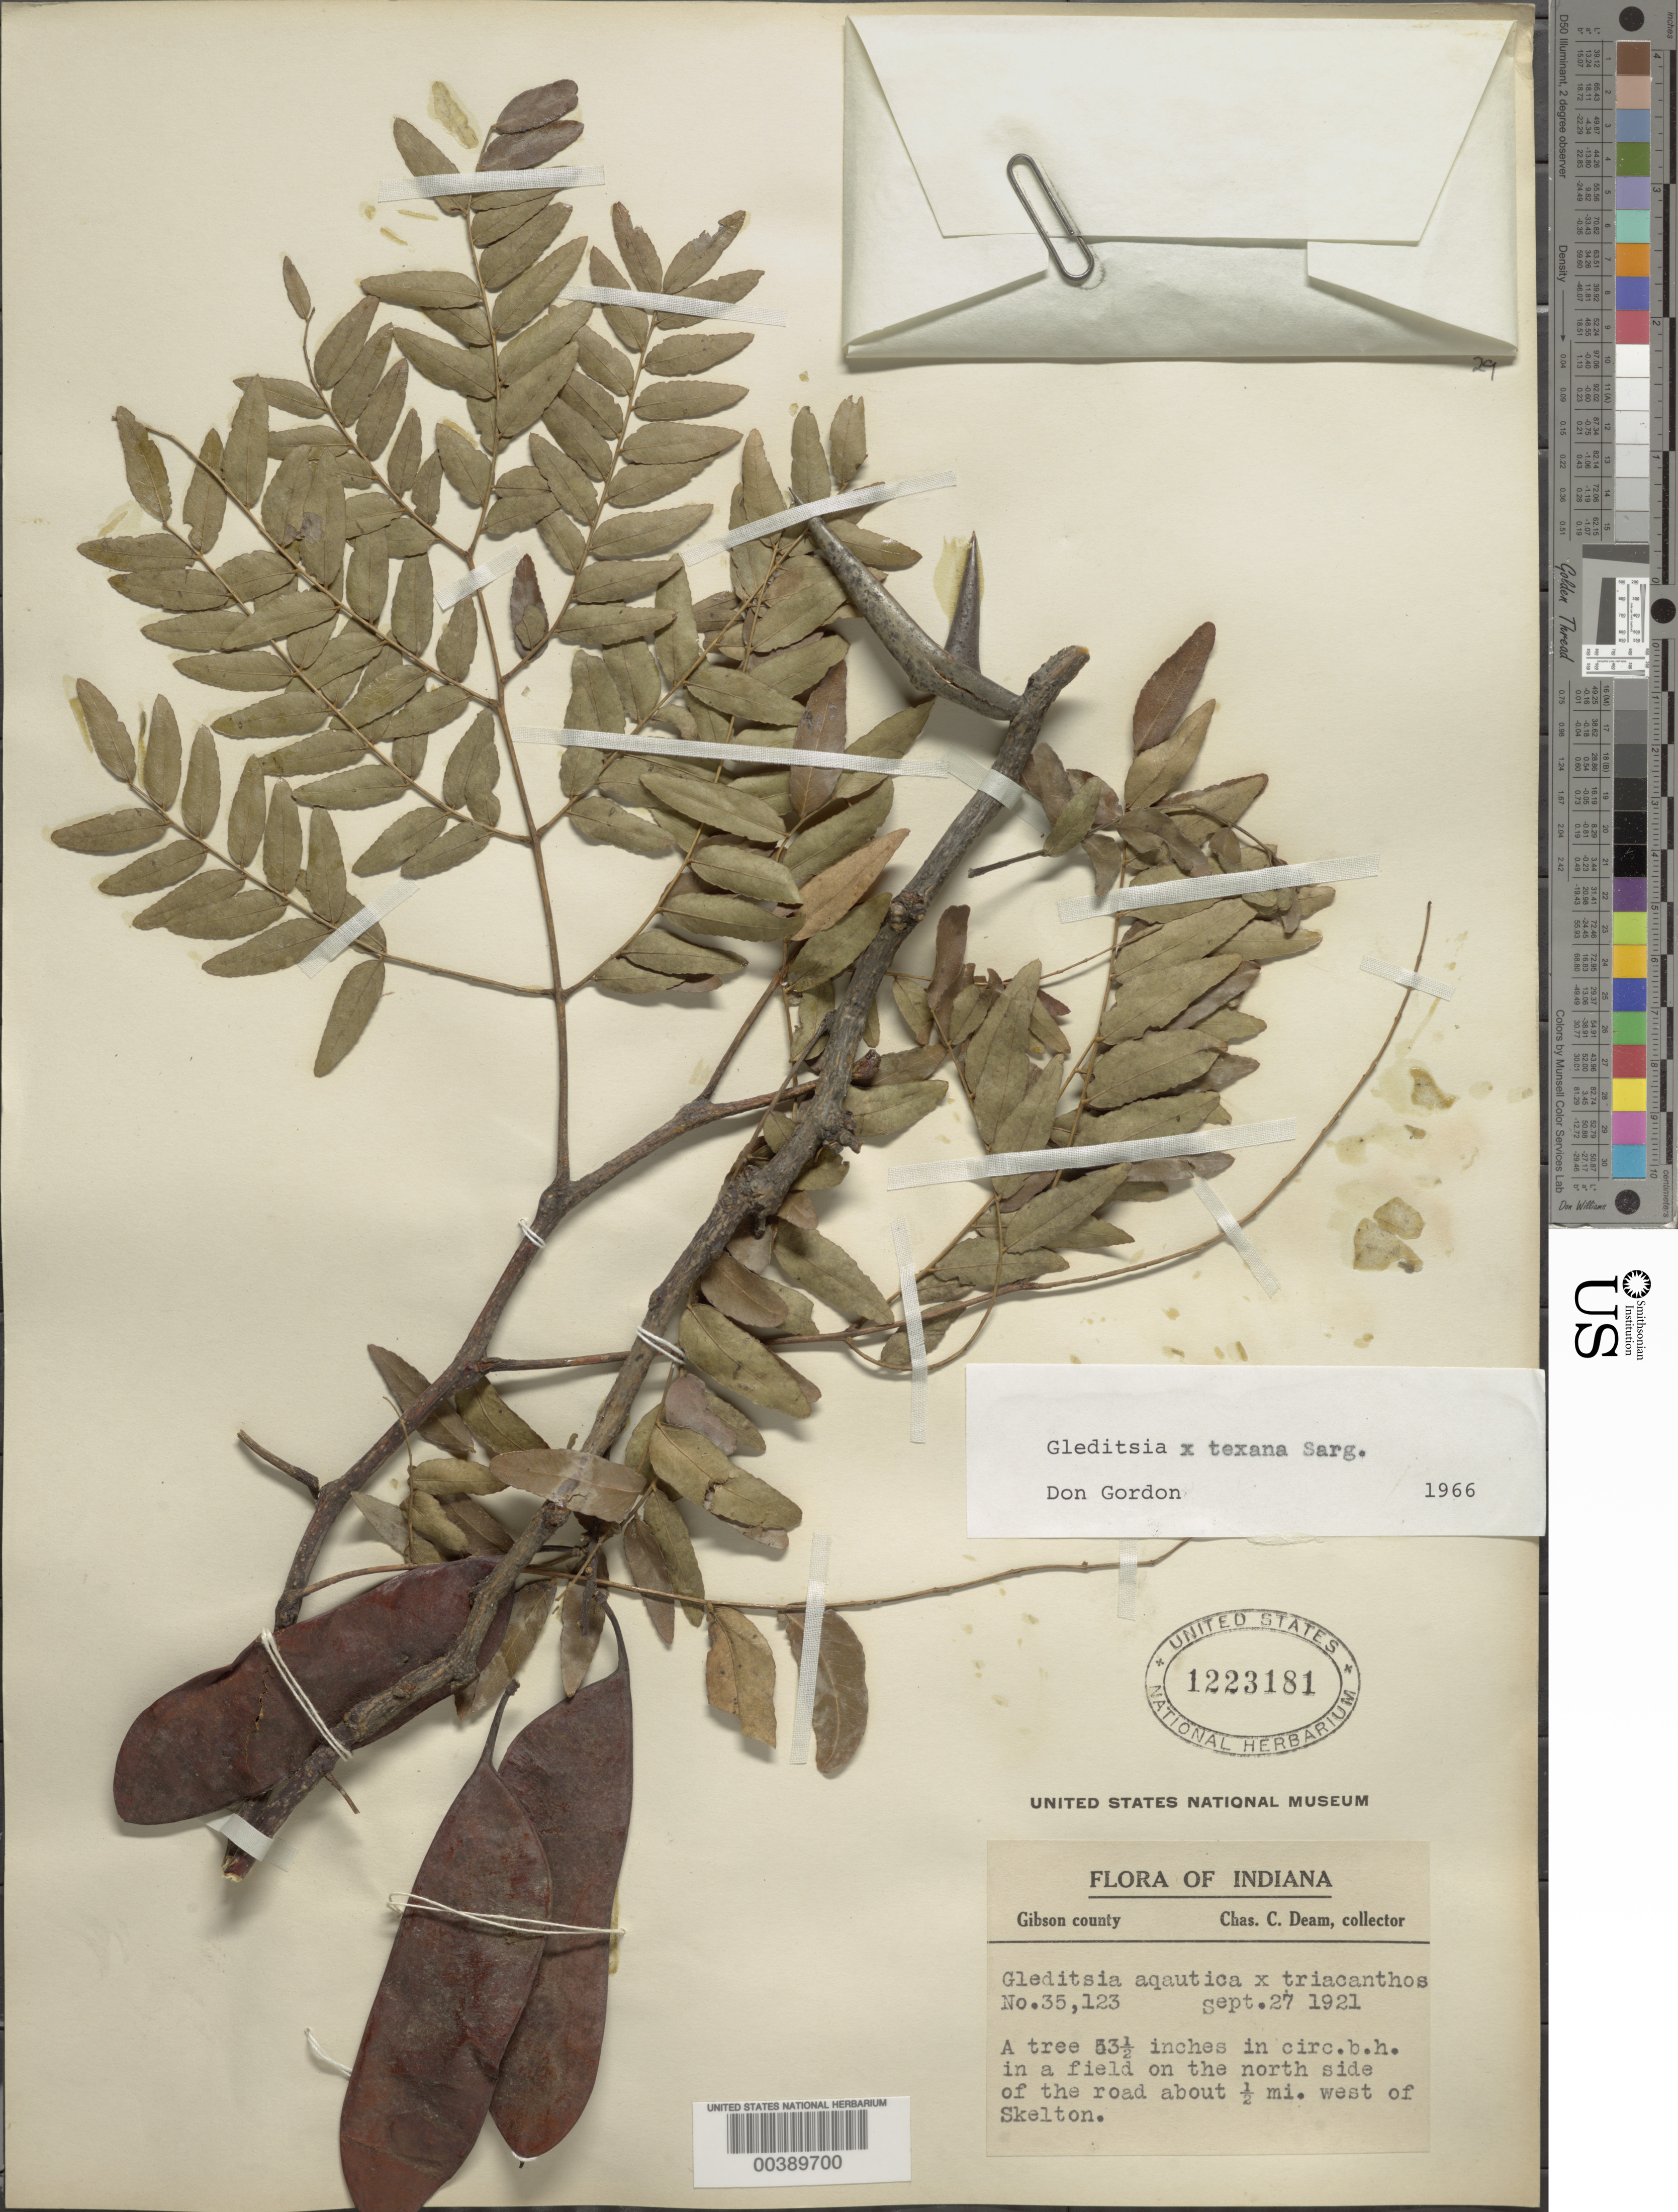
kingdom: Plantae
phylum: Tracheophyta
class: Magnoliopsida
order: Fabales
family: Fabaceae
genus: Gleditsia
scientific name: Gleditsia texana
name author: Sarg.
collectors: C. C. Deam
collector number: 35123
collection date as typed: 27 Sep 1921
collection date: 1921-09-27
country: United States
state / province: Indiana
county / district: Gibson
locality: In field on n side of the road, 0.5 mi w of skelton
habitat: Field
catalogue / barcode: US 1223181